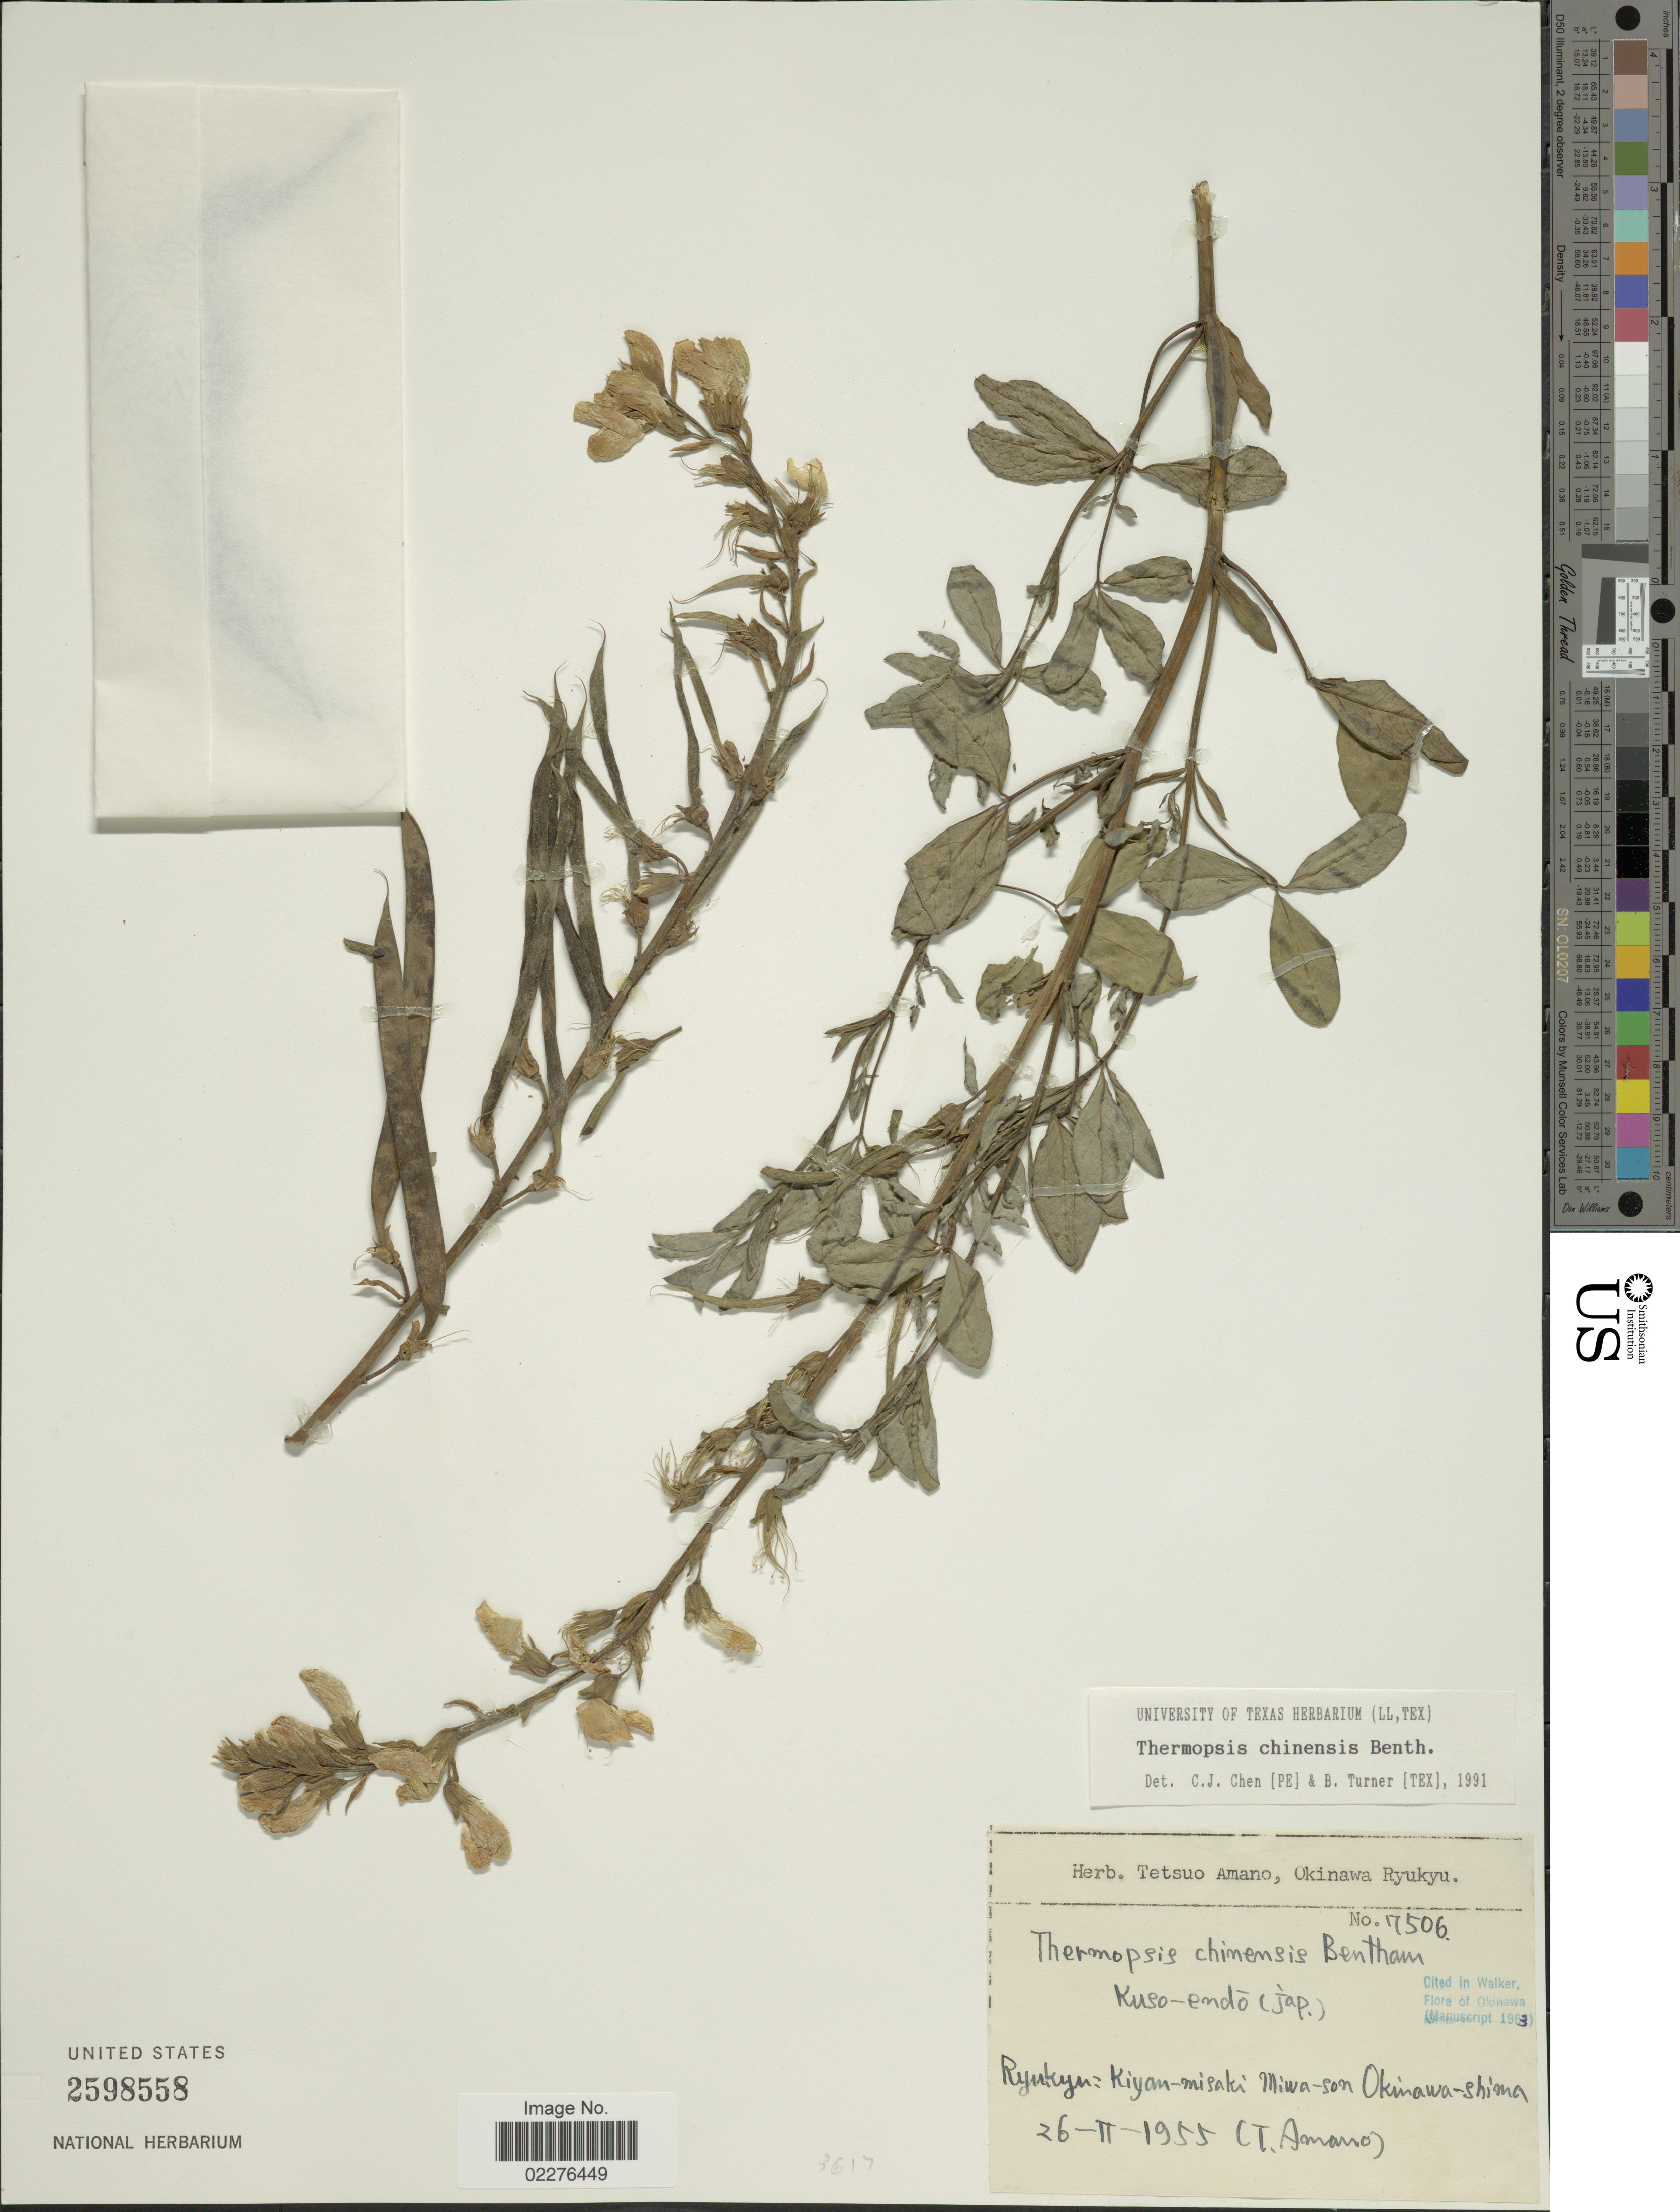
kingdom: Plantae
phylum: Tracheophyta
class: Magnoliopsida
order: Fabales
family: Fabaceae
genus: Thermopsis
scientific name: Thermopsis chinensis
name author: Benth. ex S. Moore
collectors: T. Amano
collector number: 17506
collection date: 1955-02-26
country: Japan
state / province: Okinawa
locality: Ryukyu: Kiyan-misaki Miwa-son Okinawa-shima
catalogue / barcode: US 2598558